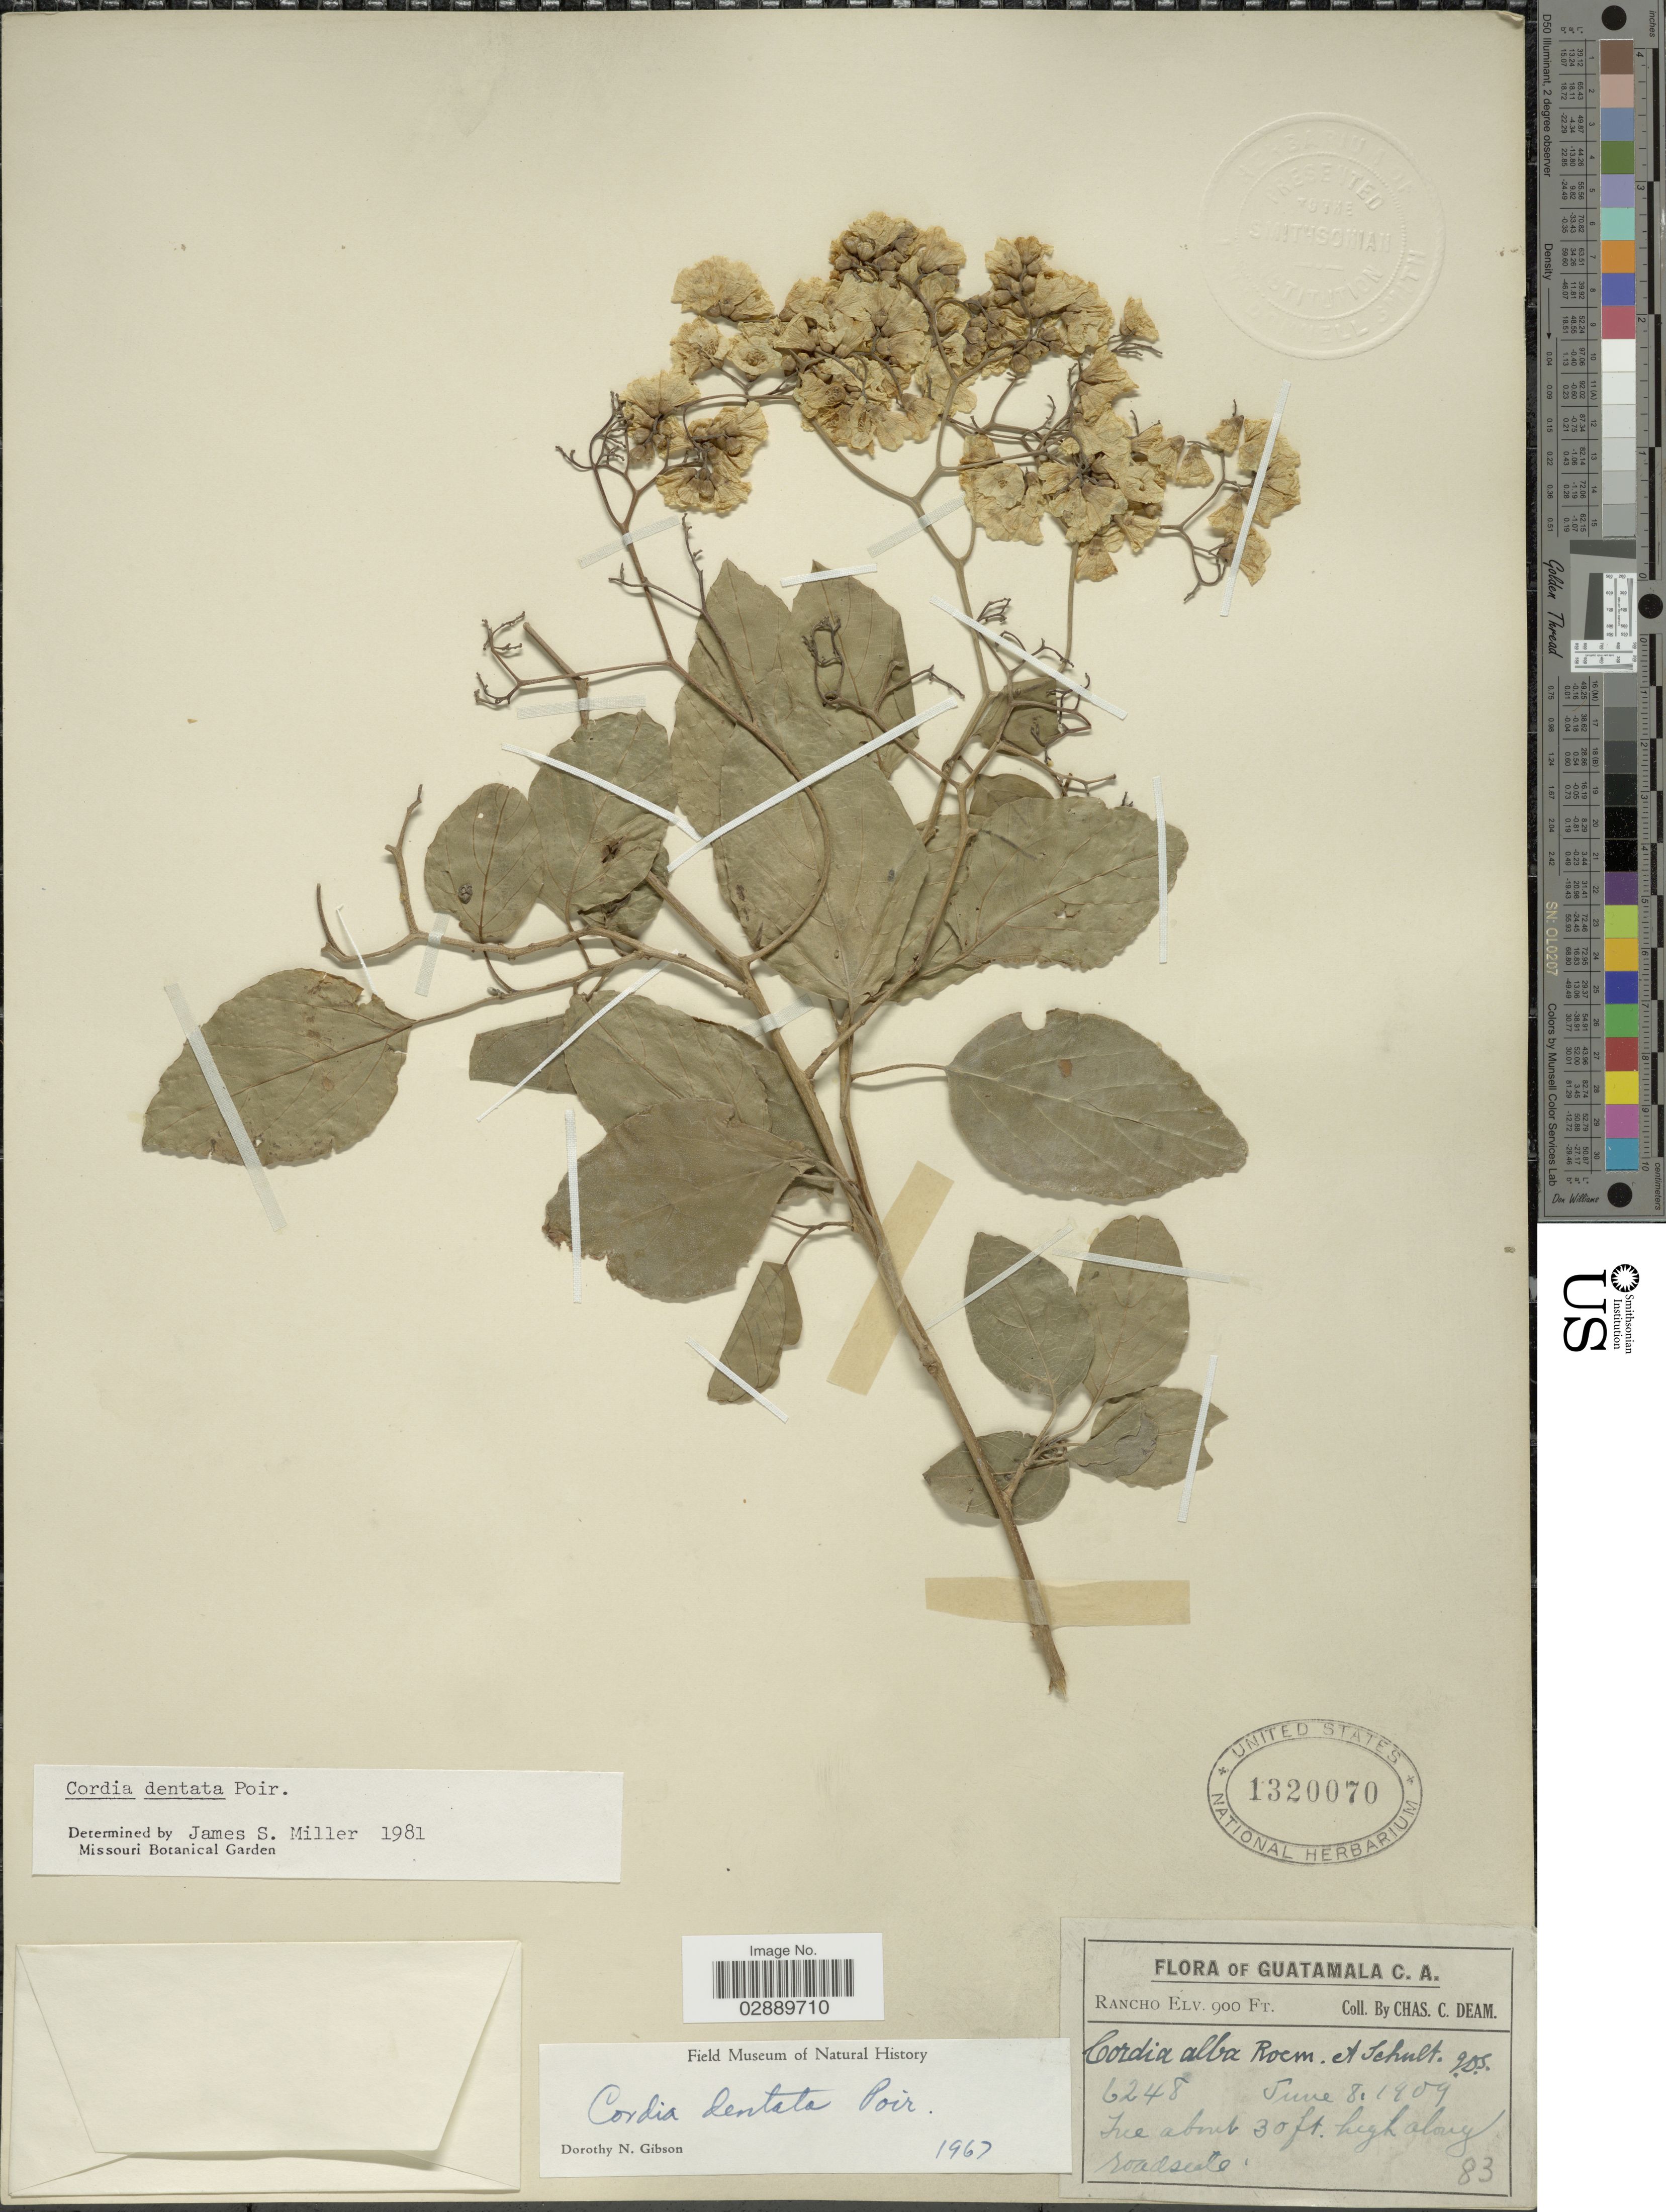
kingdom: Plantae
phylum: Tracheophyta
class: Magnoliopsida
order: Boraginales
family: Cordiaceae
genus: Cordia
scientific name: Cordia dentata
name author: Poir.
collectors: C. C. Deam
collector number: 6248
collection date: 1909-06-08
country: Guatemala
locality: Rancho.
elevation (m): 274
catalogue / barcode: US 1320070